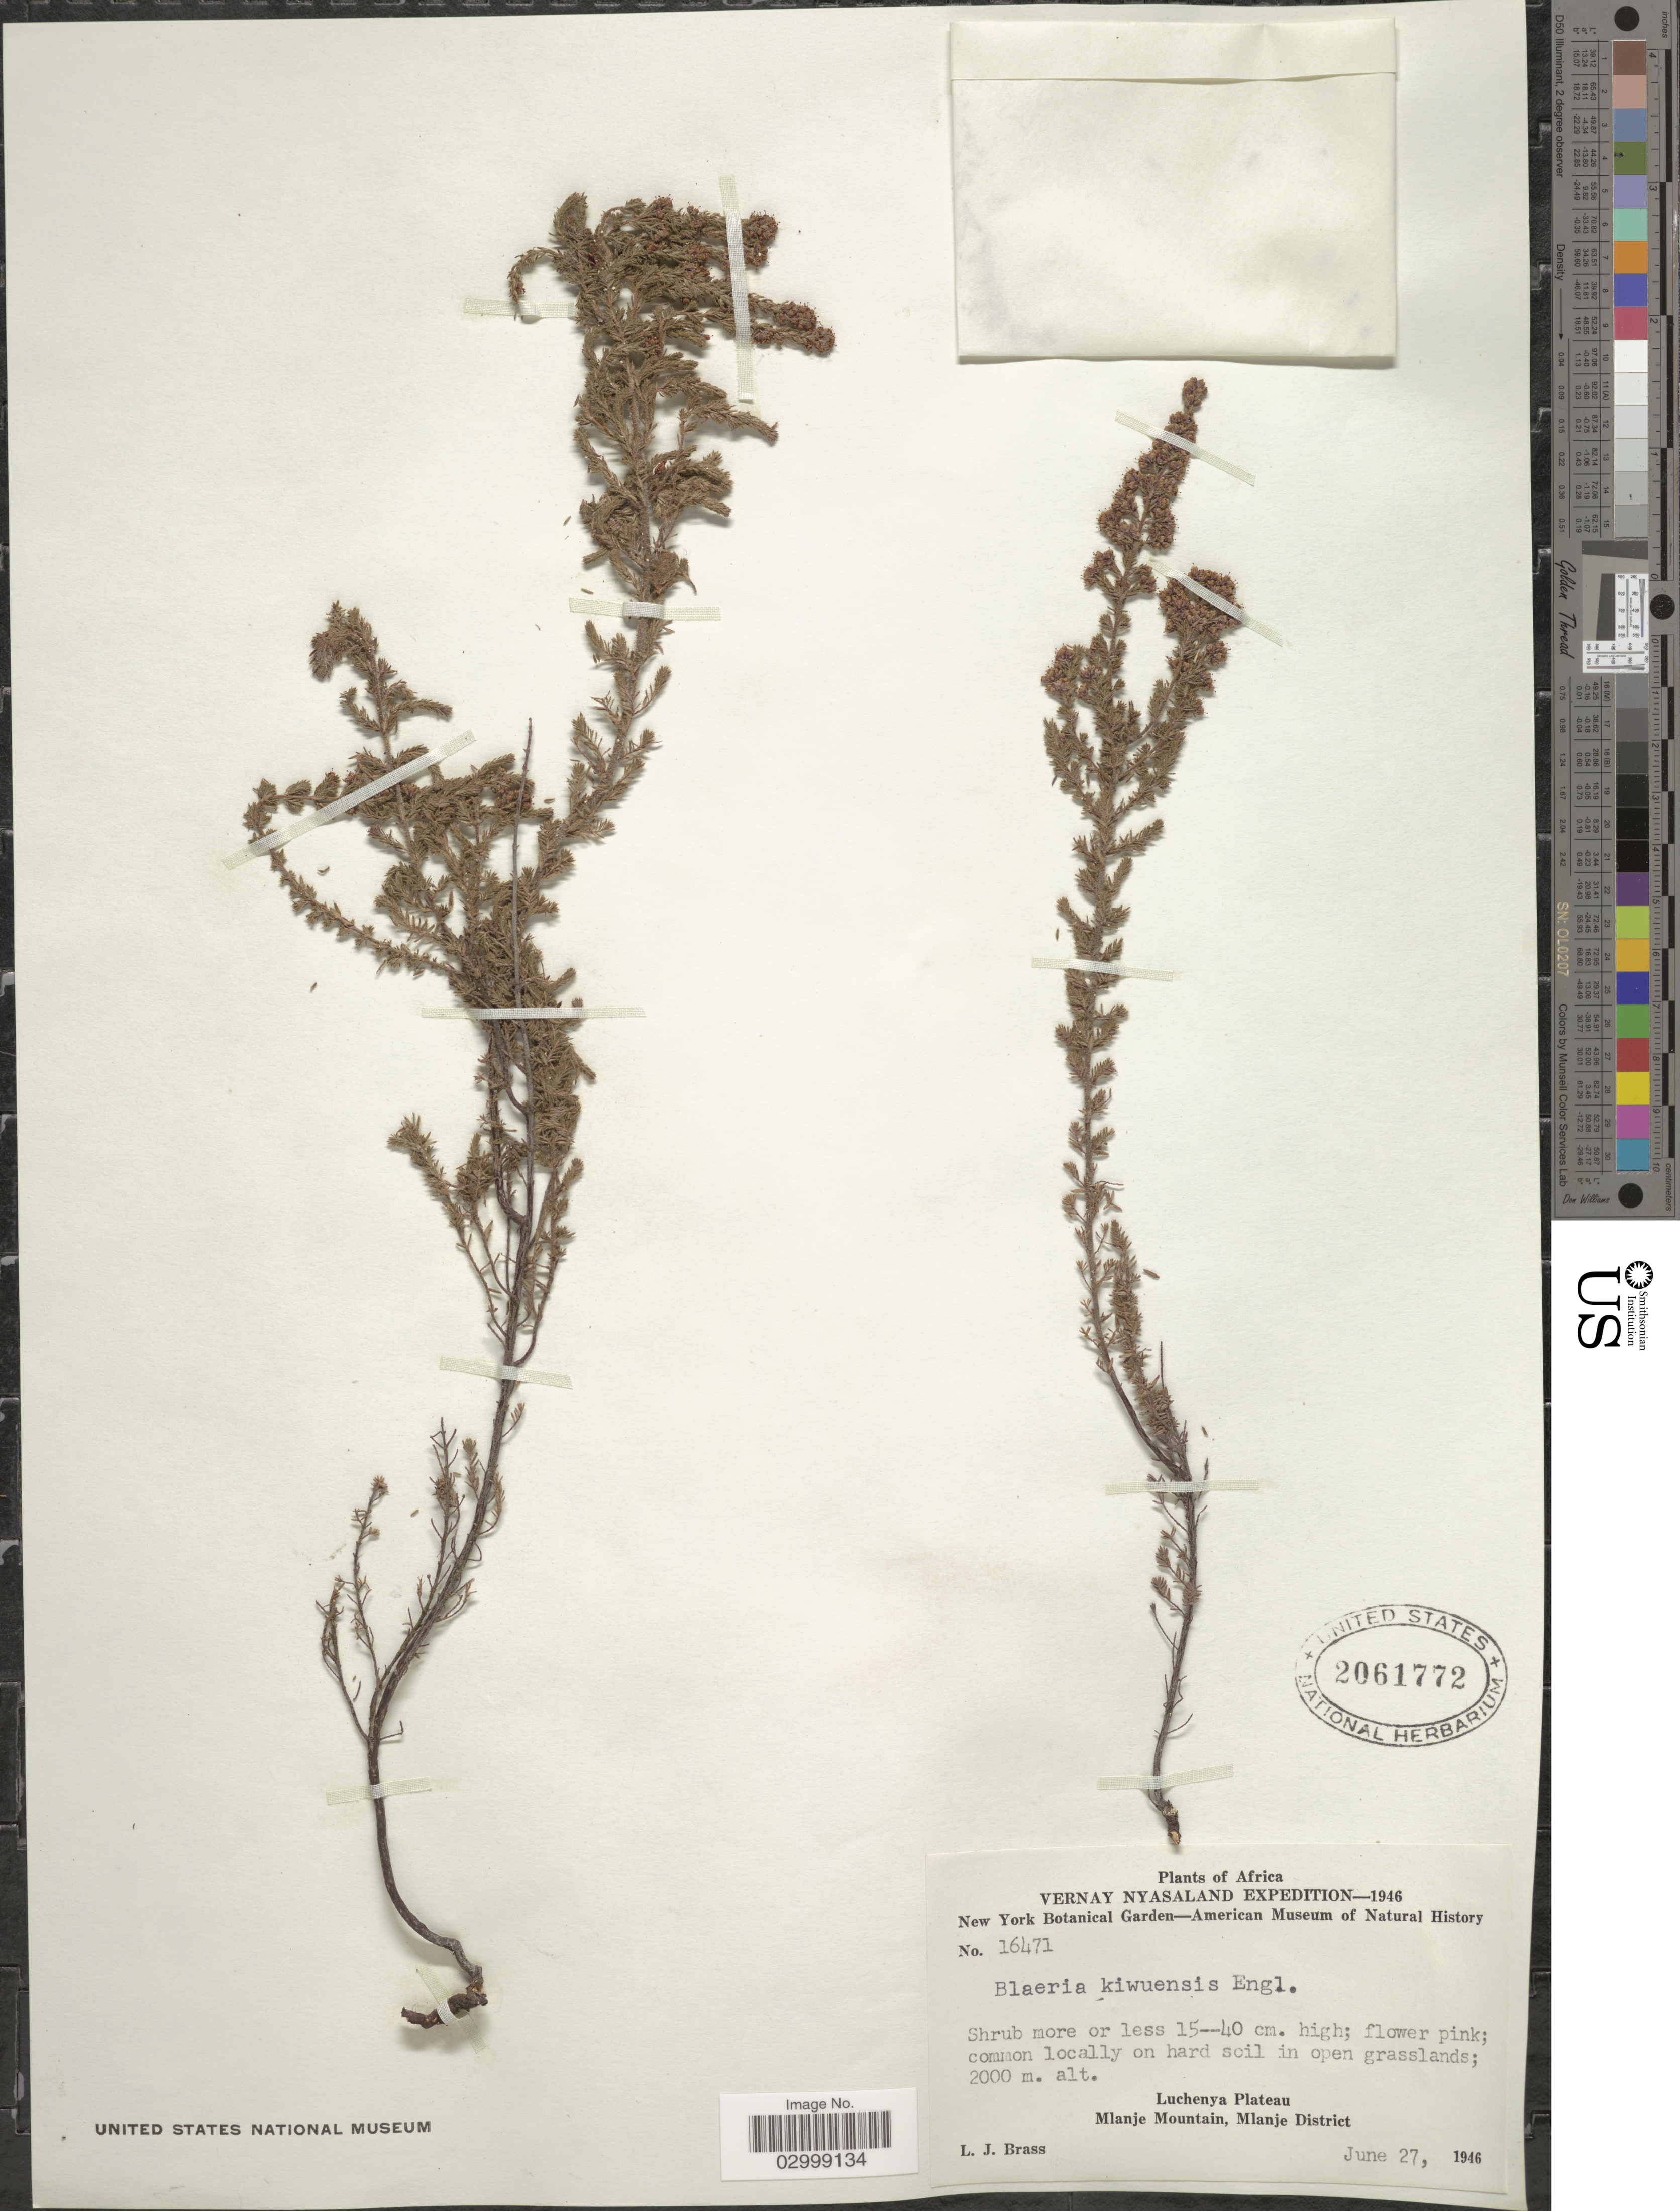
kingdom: Plantae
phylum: Tracheophyta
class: Magnoliopsida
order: Ericales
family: Ericaceae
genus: Blaeria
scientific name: Blaeria kiwuensis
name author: Engl.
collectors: L. J. Brass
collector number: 16471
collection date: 1946-06-27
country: Malawi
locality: Vernay Nyasaland, Luchenya Plateau, Mlanje Mountain, Mlanje District.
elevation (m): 2000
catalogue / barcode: US 2061772